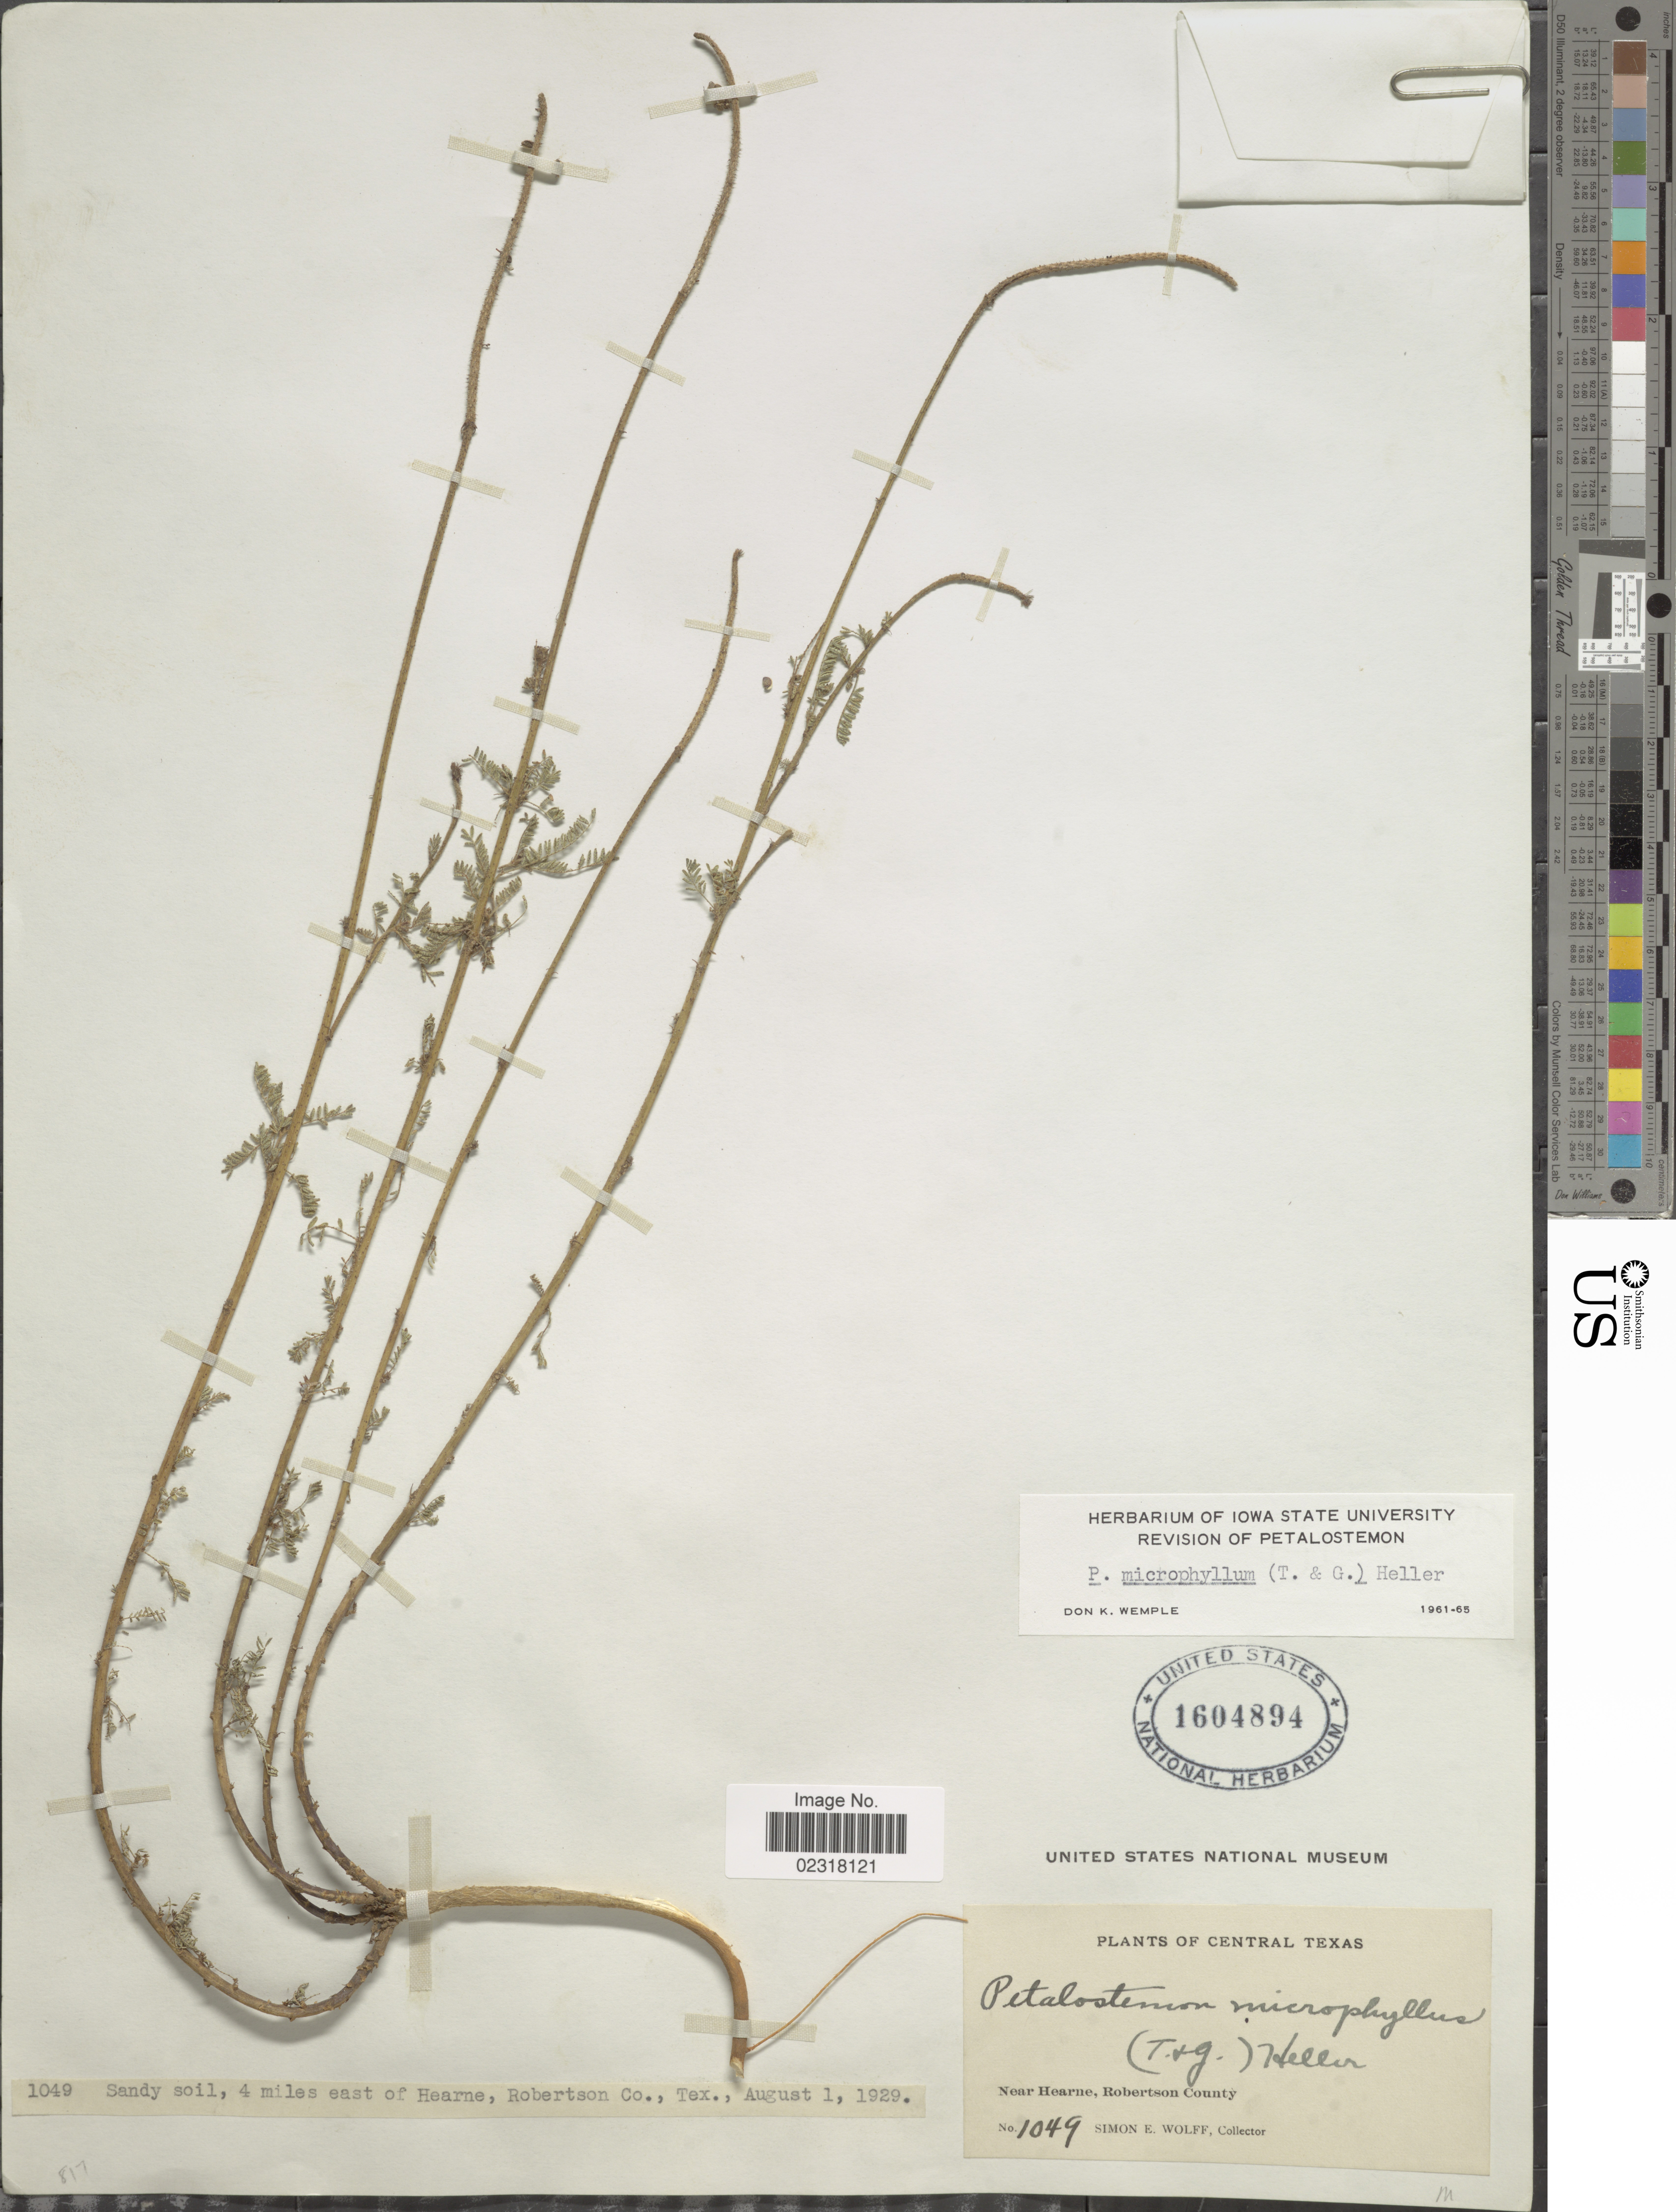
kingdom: Plantae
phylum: Tracheophyta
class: Magnoliopsida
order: Fabales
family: Fabaceae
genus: Dalea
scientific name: Dalea phleoides var. microphylla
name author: (Torr. & A. Gray) Barneby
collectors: S. E. Wolff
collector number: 1049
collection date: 1929-08-01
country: United States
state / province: Texas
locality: Central Texas, sandy soil, 4 miles east of Hearne, Robertson County.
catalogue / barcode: US 1604894